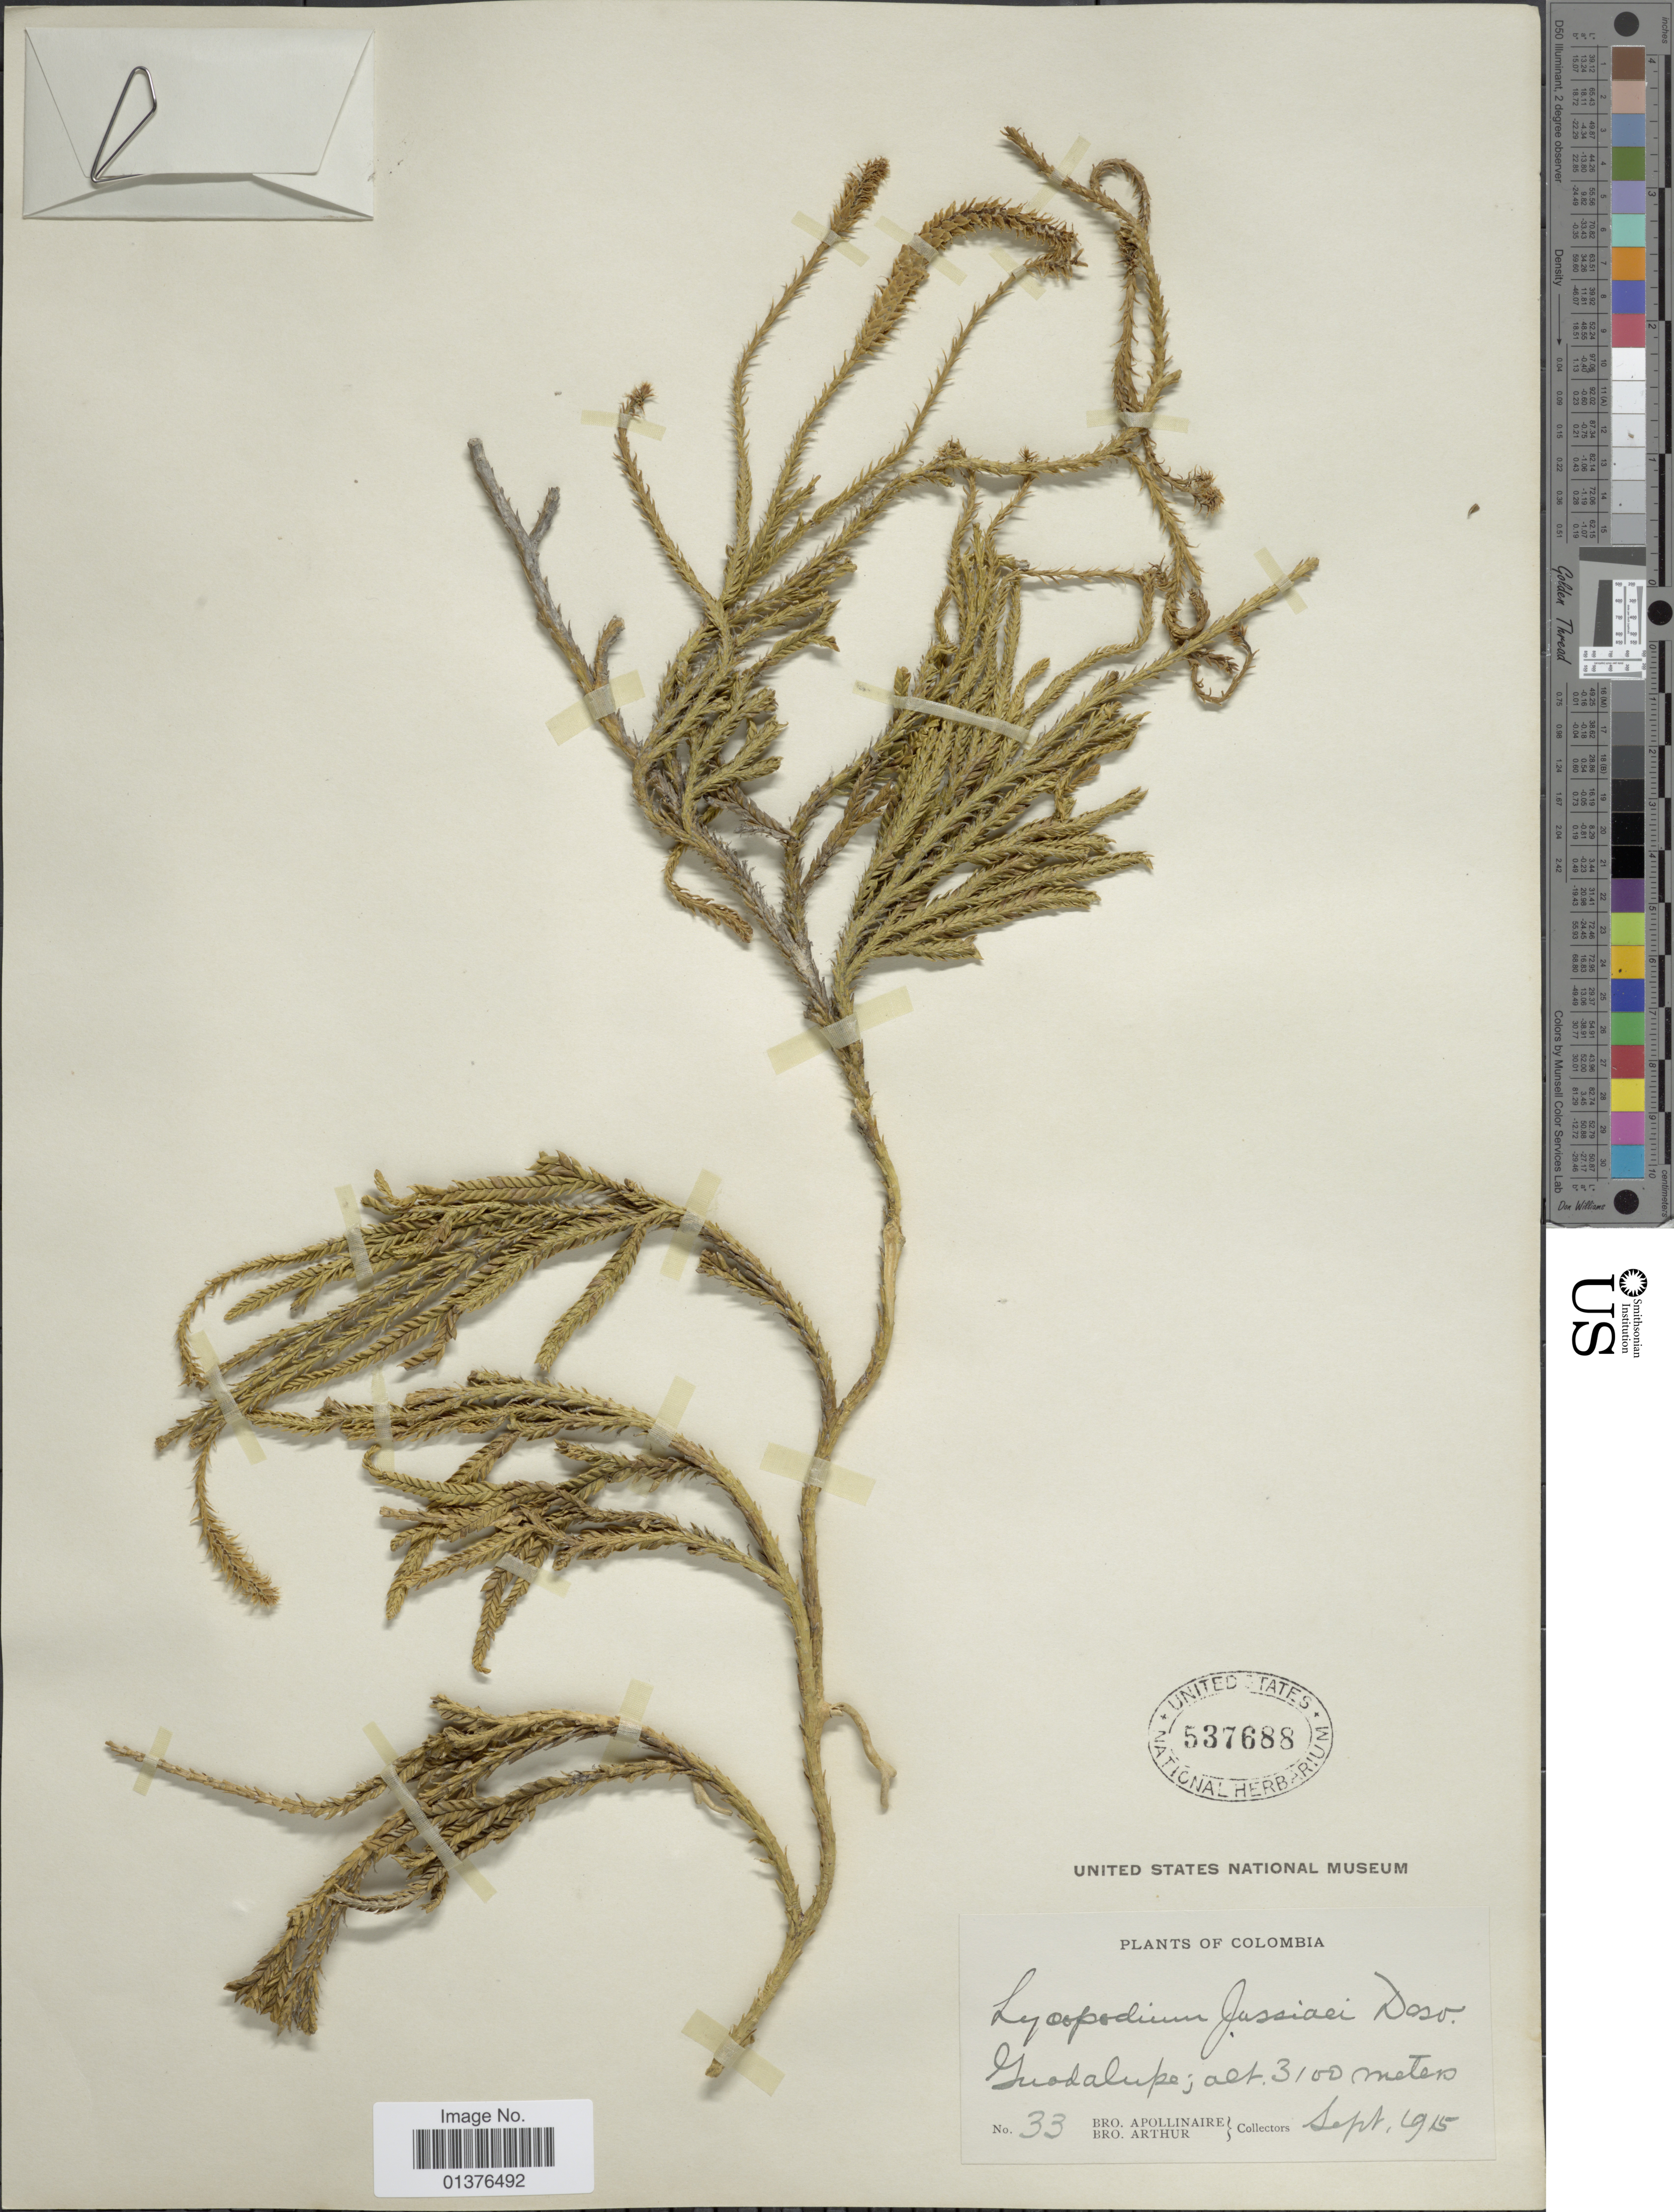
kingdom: Plantae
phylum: Tracheophyta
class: Lycopodiopsida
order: Lycopodiales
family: Lycopodiaceae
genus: Diphasium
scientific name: Diphasium jussiaei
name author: (Desv.) C. Presl ex Rothm.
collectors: Bro. Apollinaire & Bro. Arthur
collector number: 33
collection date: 1915-09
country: Colombia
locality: Guadalupe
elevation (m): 3100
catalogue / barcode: US 537688